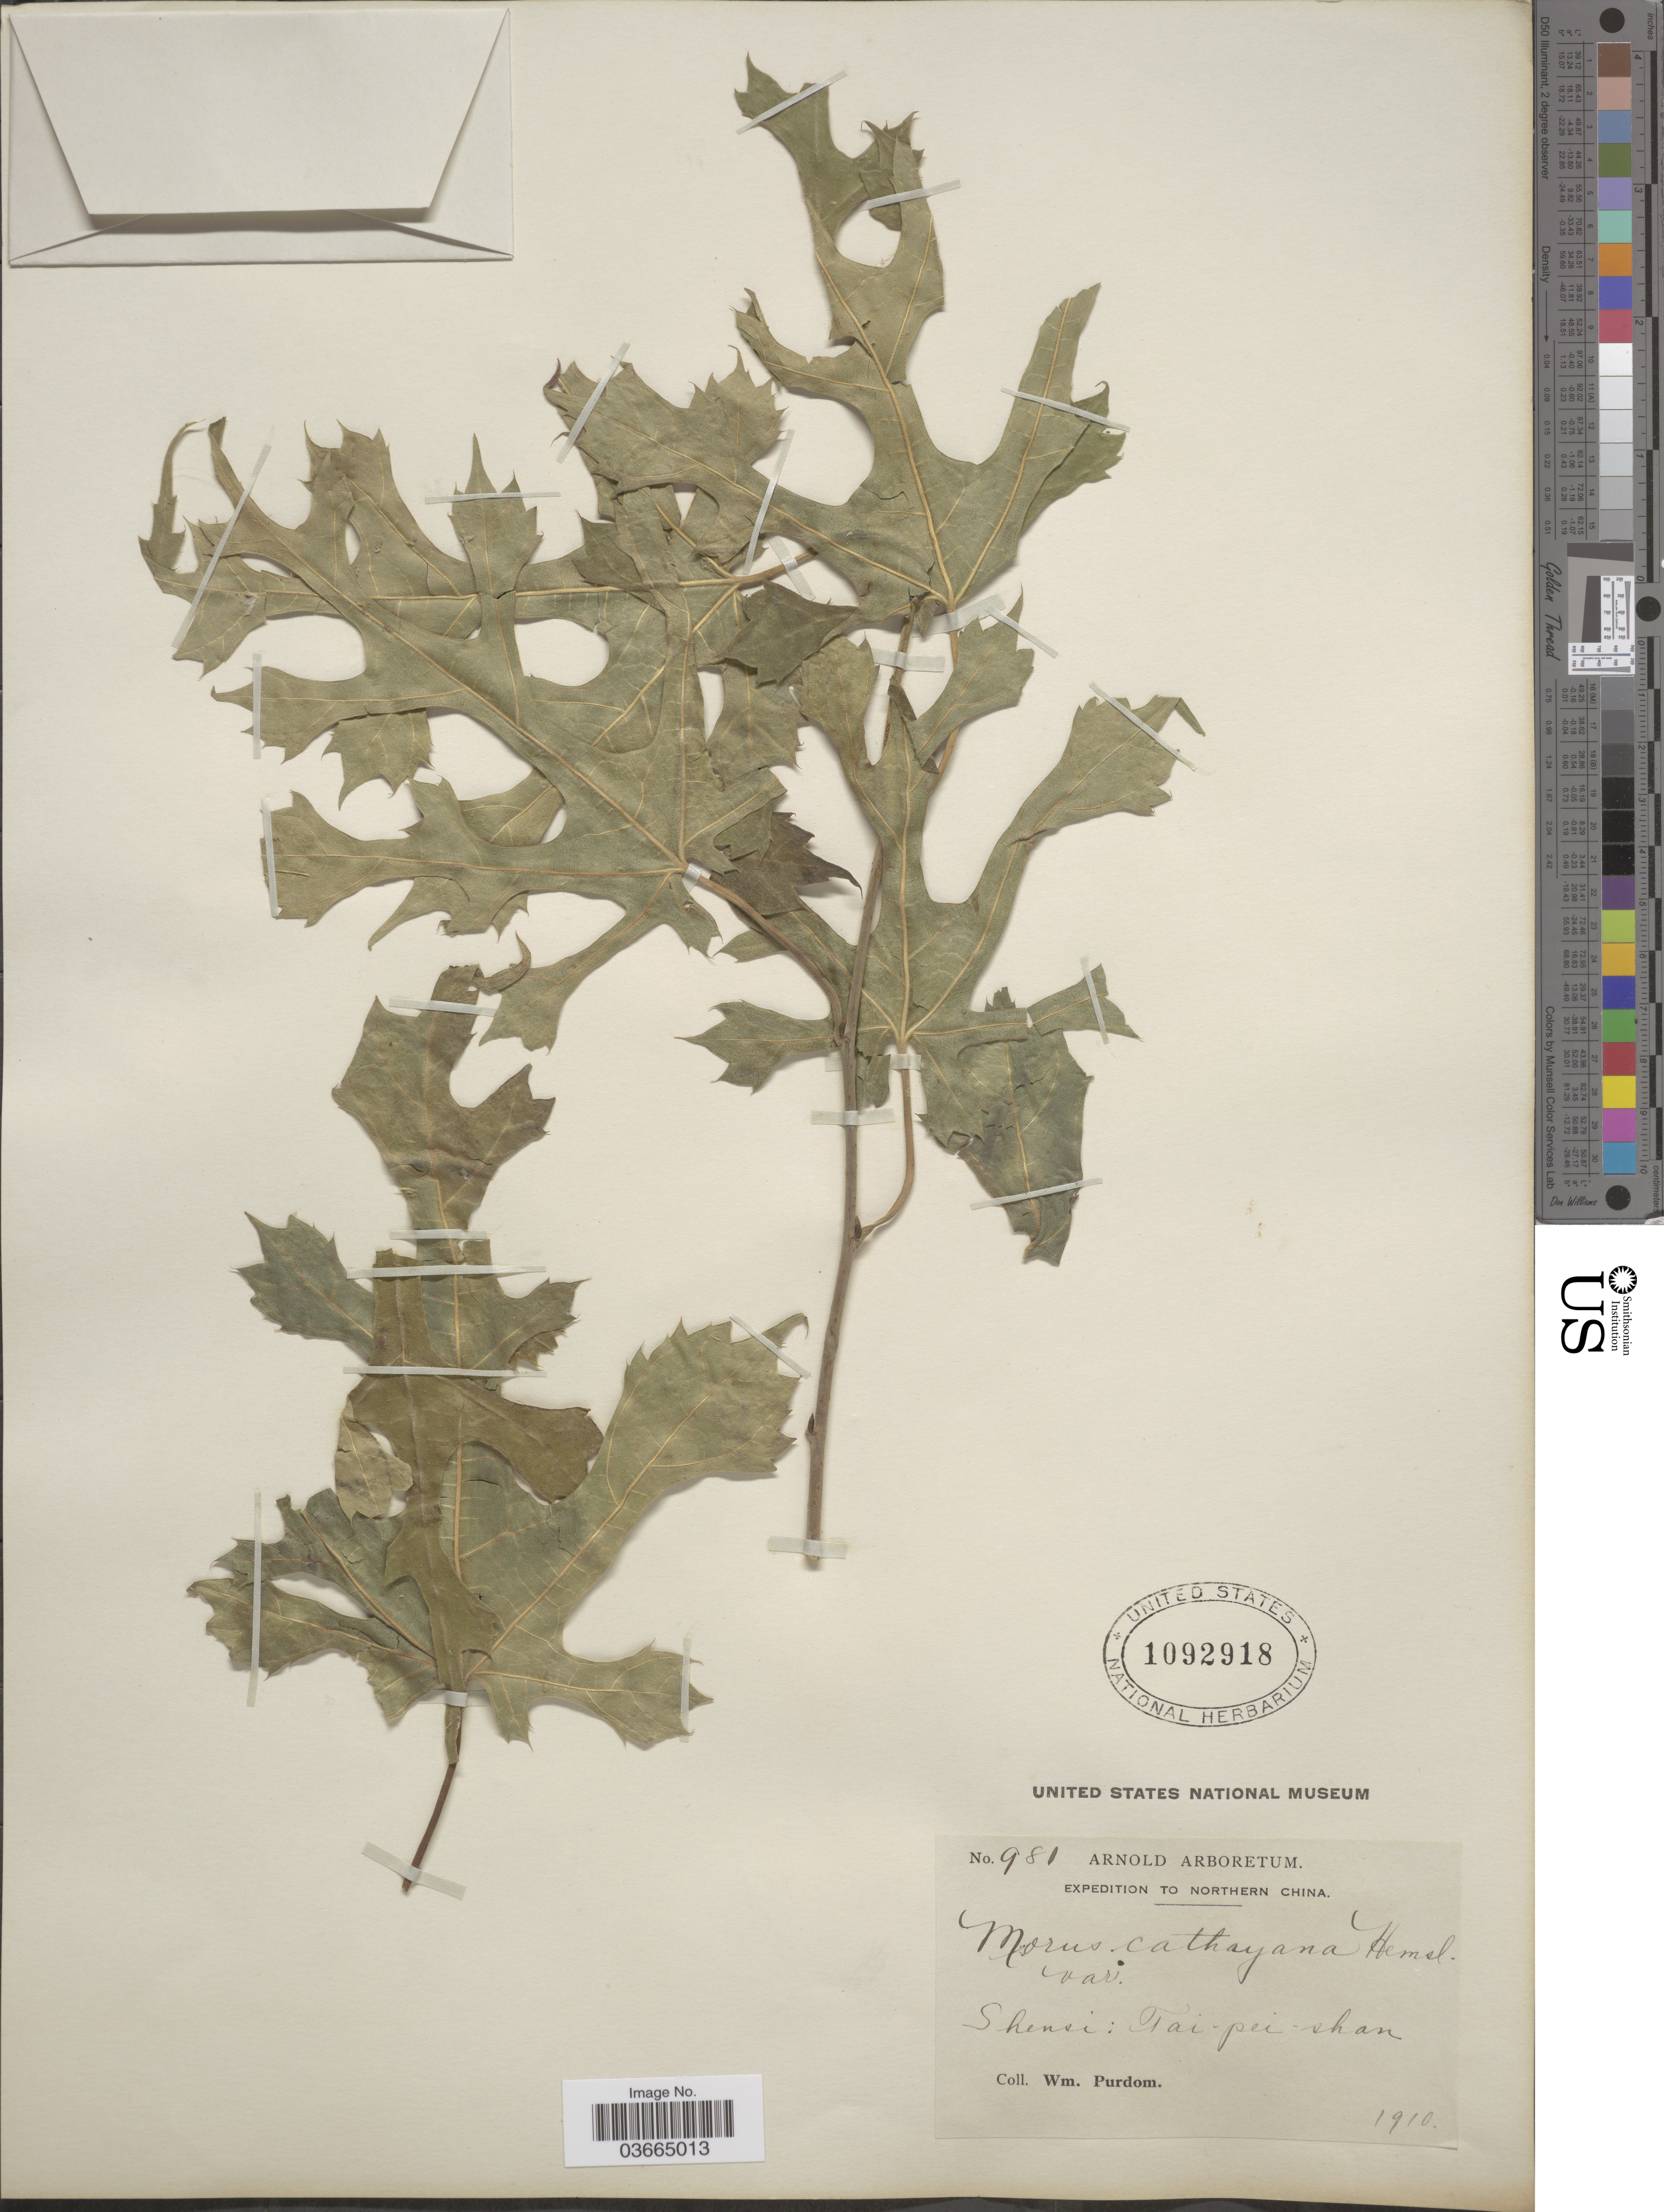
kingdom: Plantae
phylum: Tracheophyta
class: Magnoliopsida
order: Rosales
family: Moraceae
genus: Morus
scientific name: Morus cathayana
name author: Hemsl.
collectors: W. Purdom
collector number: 981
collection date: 1910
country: China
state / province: Shaanxi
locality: Northern China. Shensi: Tai-pei-shan.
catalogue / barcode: US 1092918